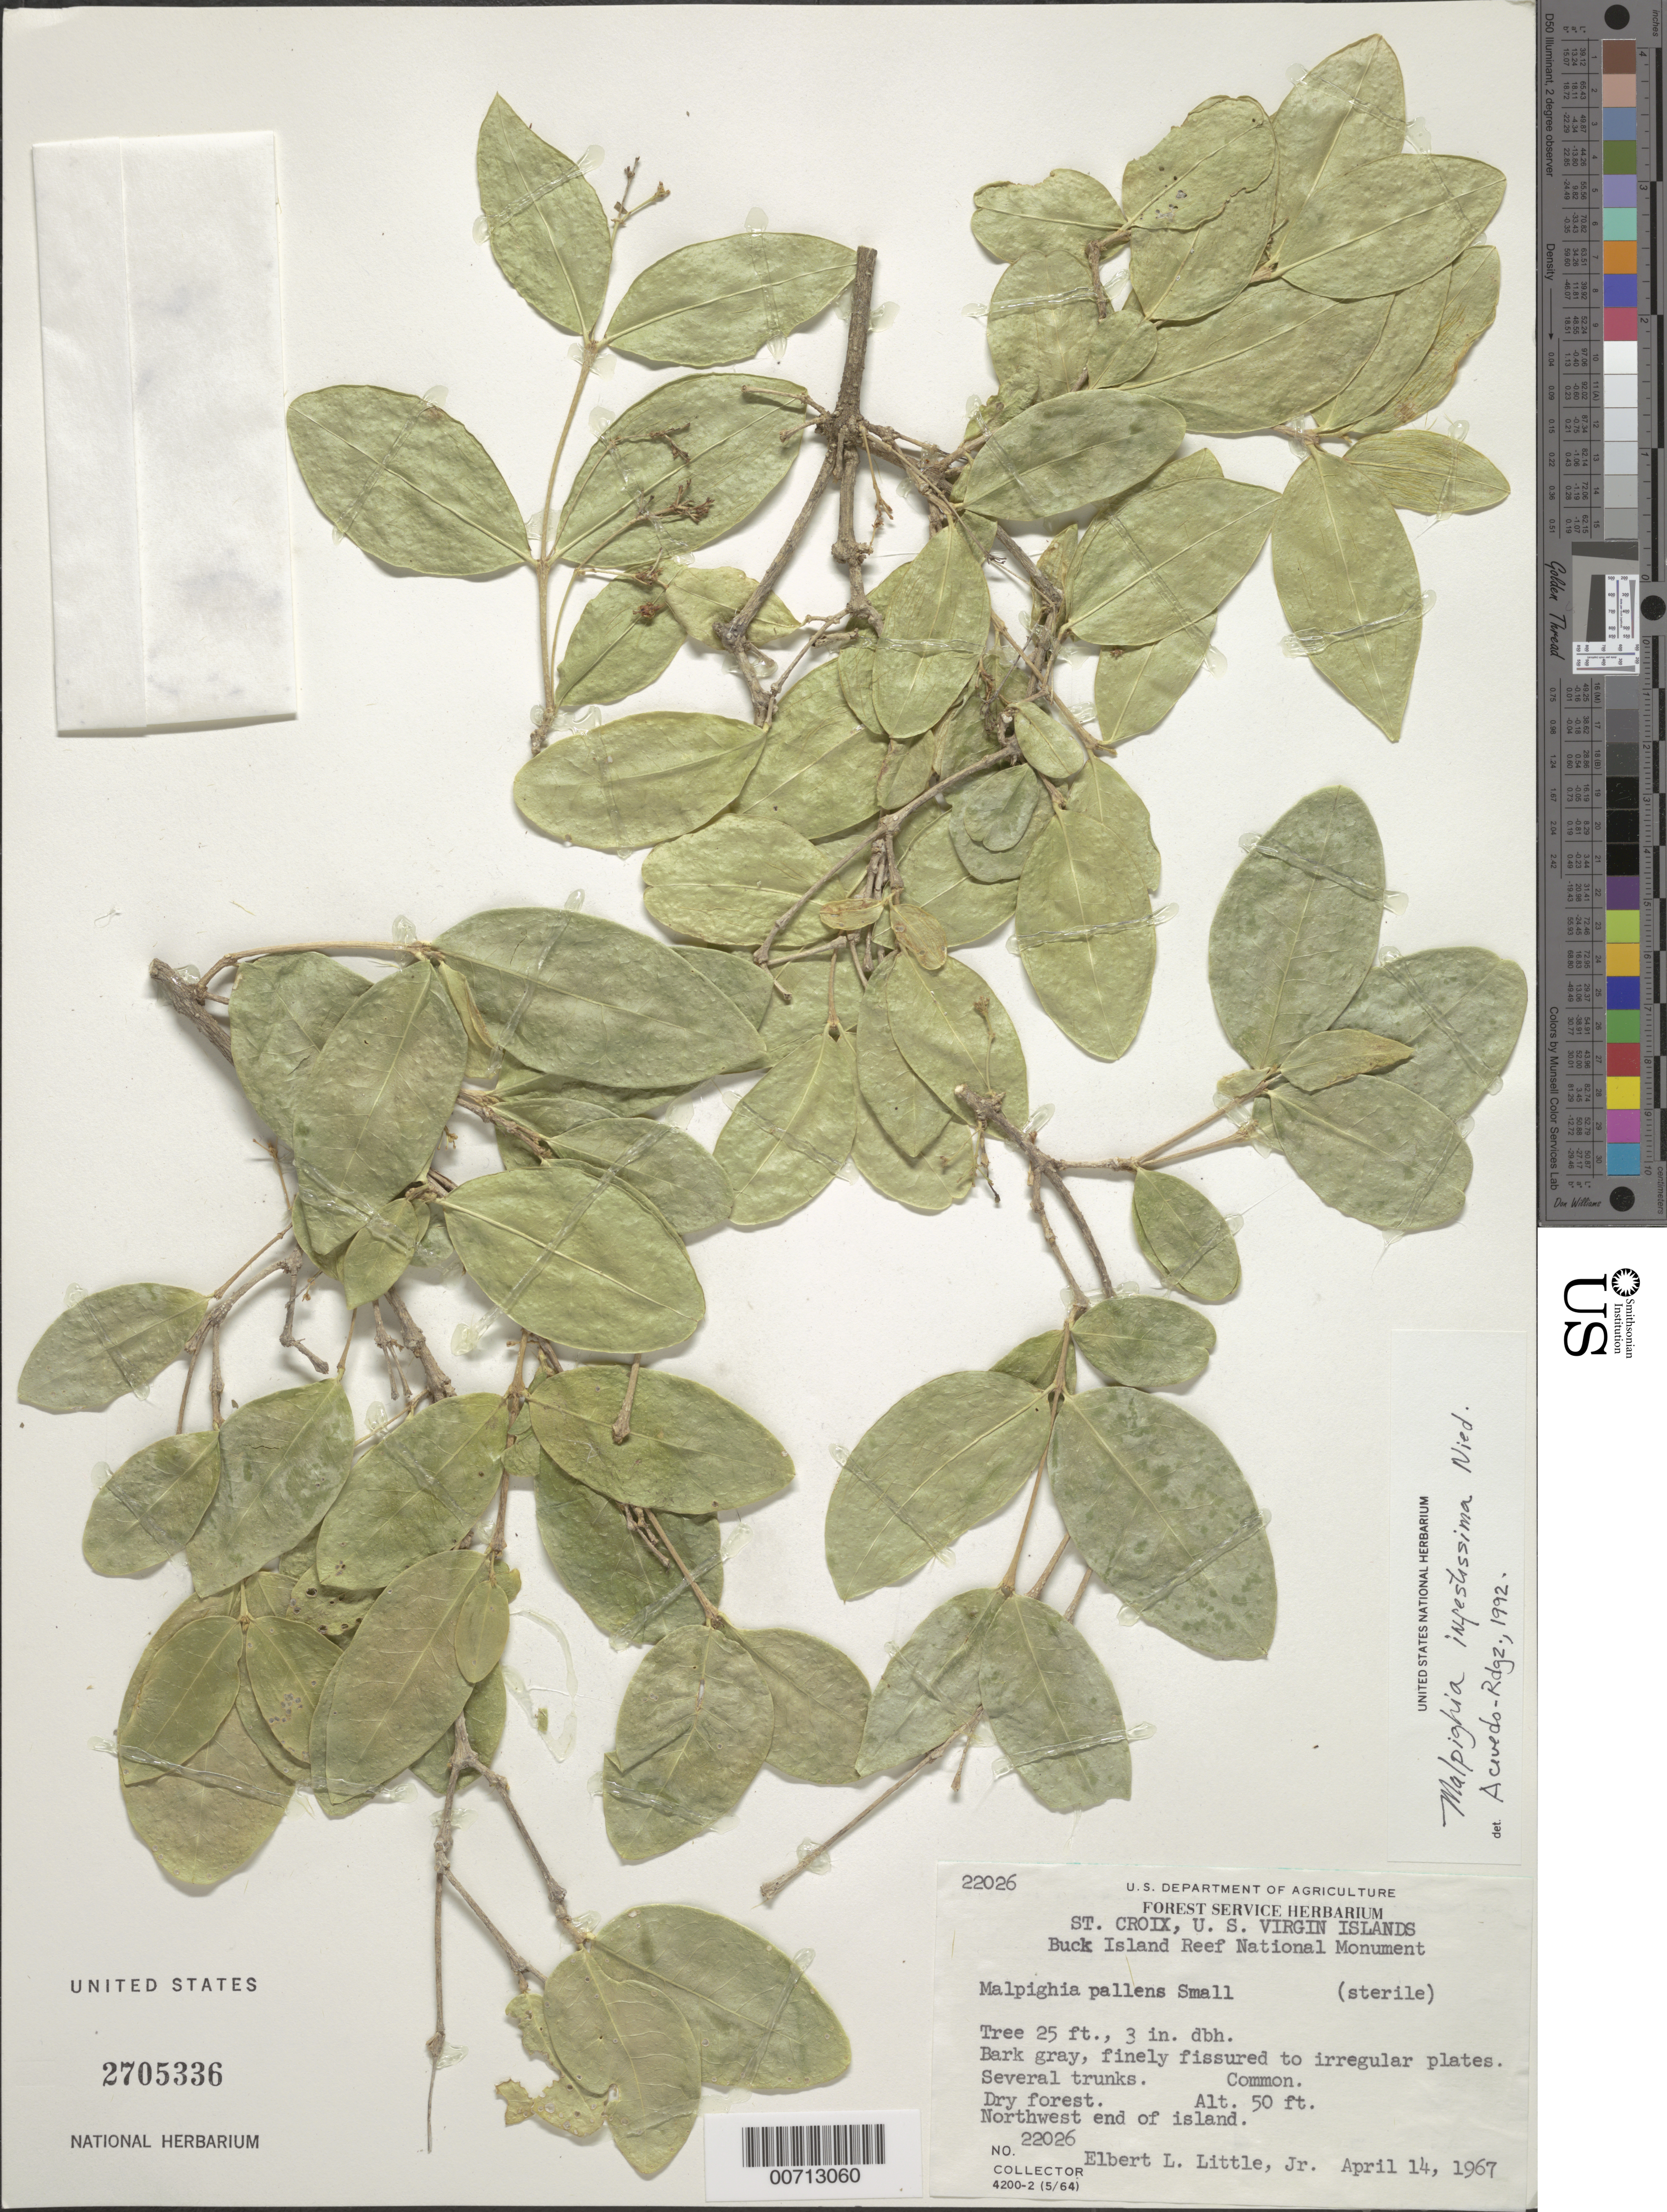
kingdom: Plantae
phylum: Tracheophyta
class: Magnoliopsida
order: Malpighiales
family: Malpighiaceae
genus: Malpighia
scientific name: Malpighia infestissima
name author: Rich. ex Nied.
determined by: Acevedo-Rodríguez, P., (BOT), Smithsonian Institution - National Museum of Natural History (UNITED STATES)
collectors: E. L. Little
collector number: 22026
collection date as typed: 14 Apr 1967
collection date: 1967-04-14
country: U.S. Virgin Islands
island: Buck Island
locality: Buck Island Reef Natl. Monument; NW end of island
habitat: Dry forest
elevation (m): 15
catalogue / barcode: US 2705336